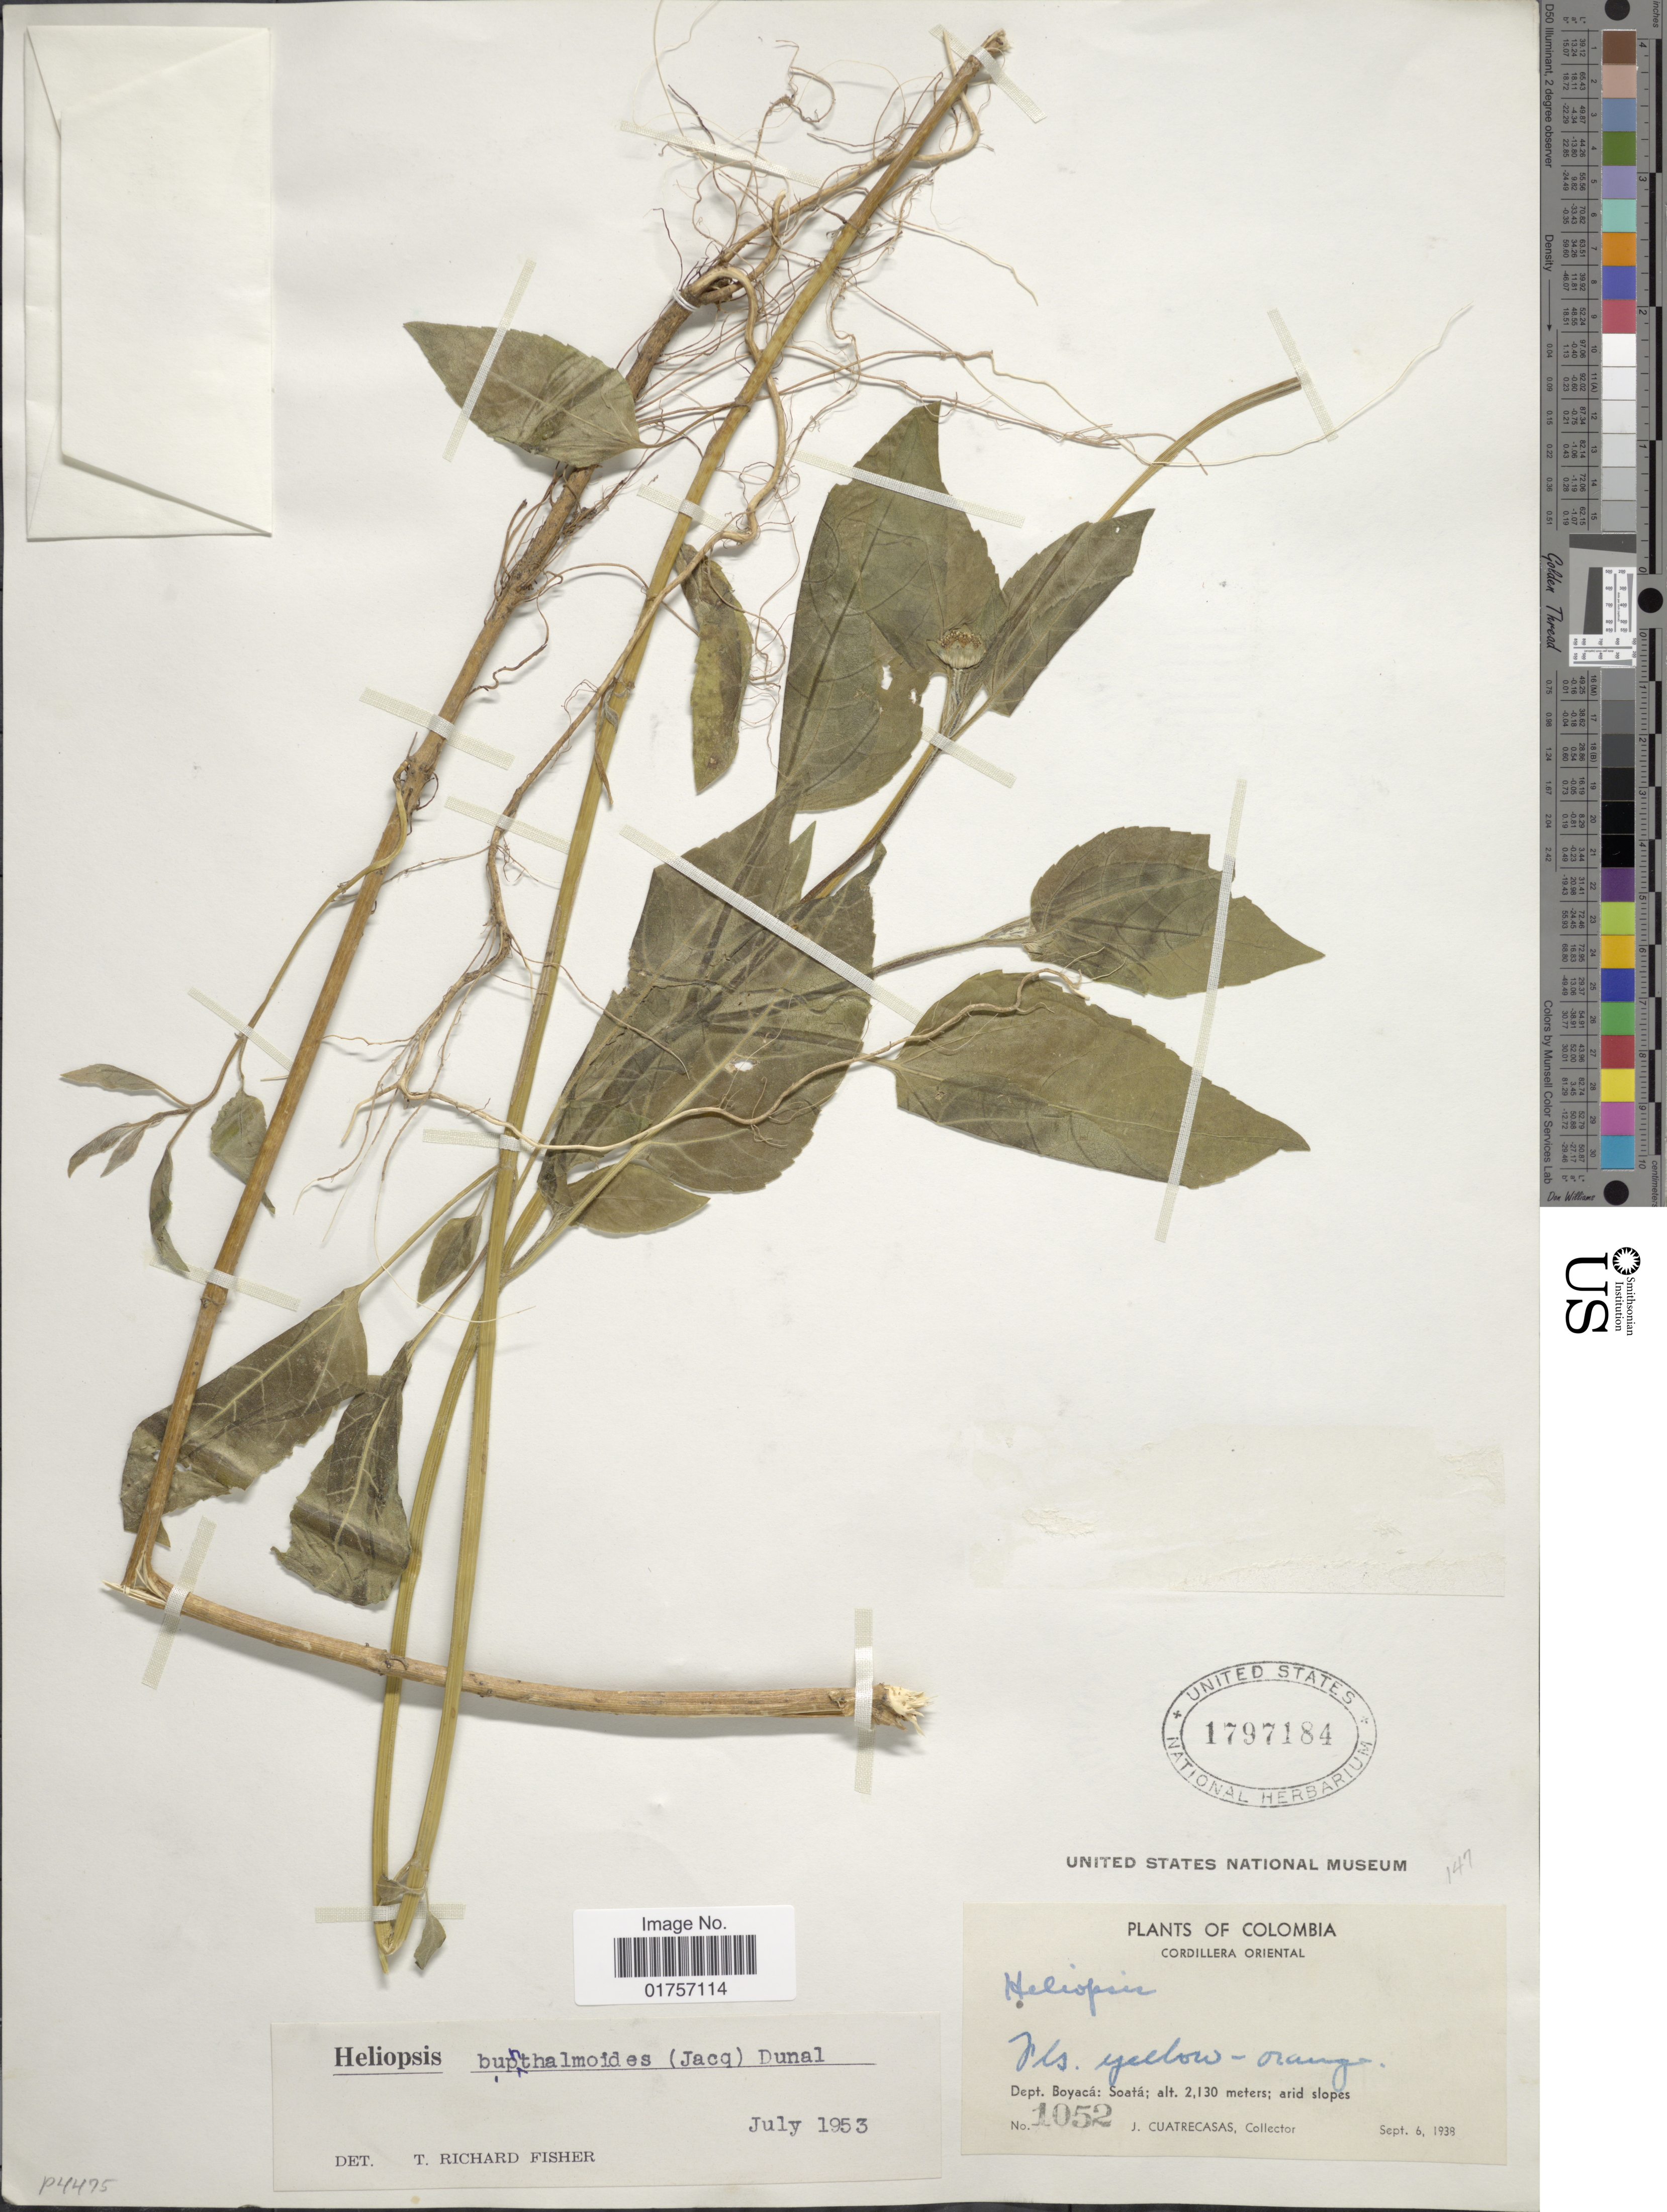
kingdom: Plantae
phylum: Tracheophyta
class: Magnoliopsida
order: Asterales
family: Asteraceae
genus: Heliopsis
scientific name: Heliopsis buphthalmoides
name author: (Jacq.) Dunal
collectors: J. Cuatrecasas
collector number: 1052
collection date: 1938-09-06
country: Colombia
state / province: Boyacá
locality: Cordillera Oriental. Soatá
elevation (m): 2130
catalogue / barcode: US 1797184